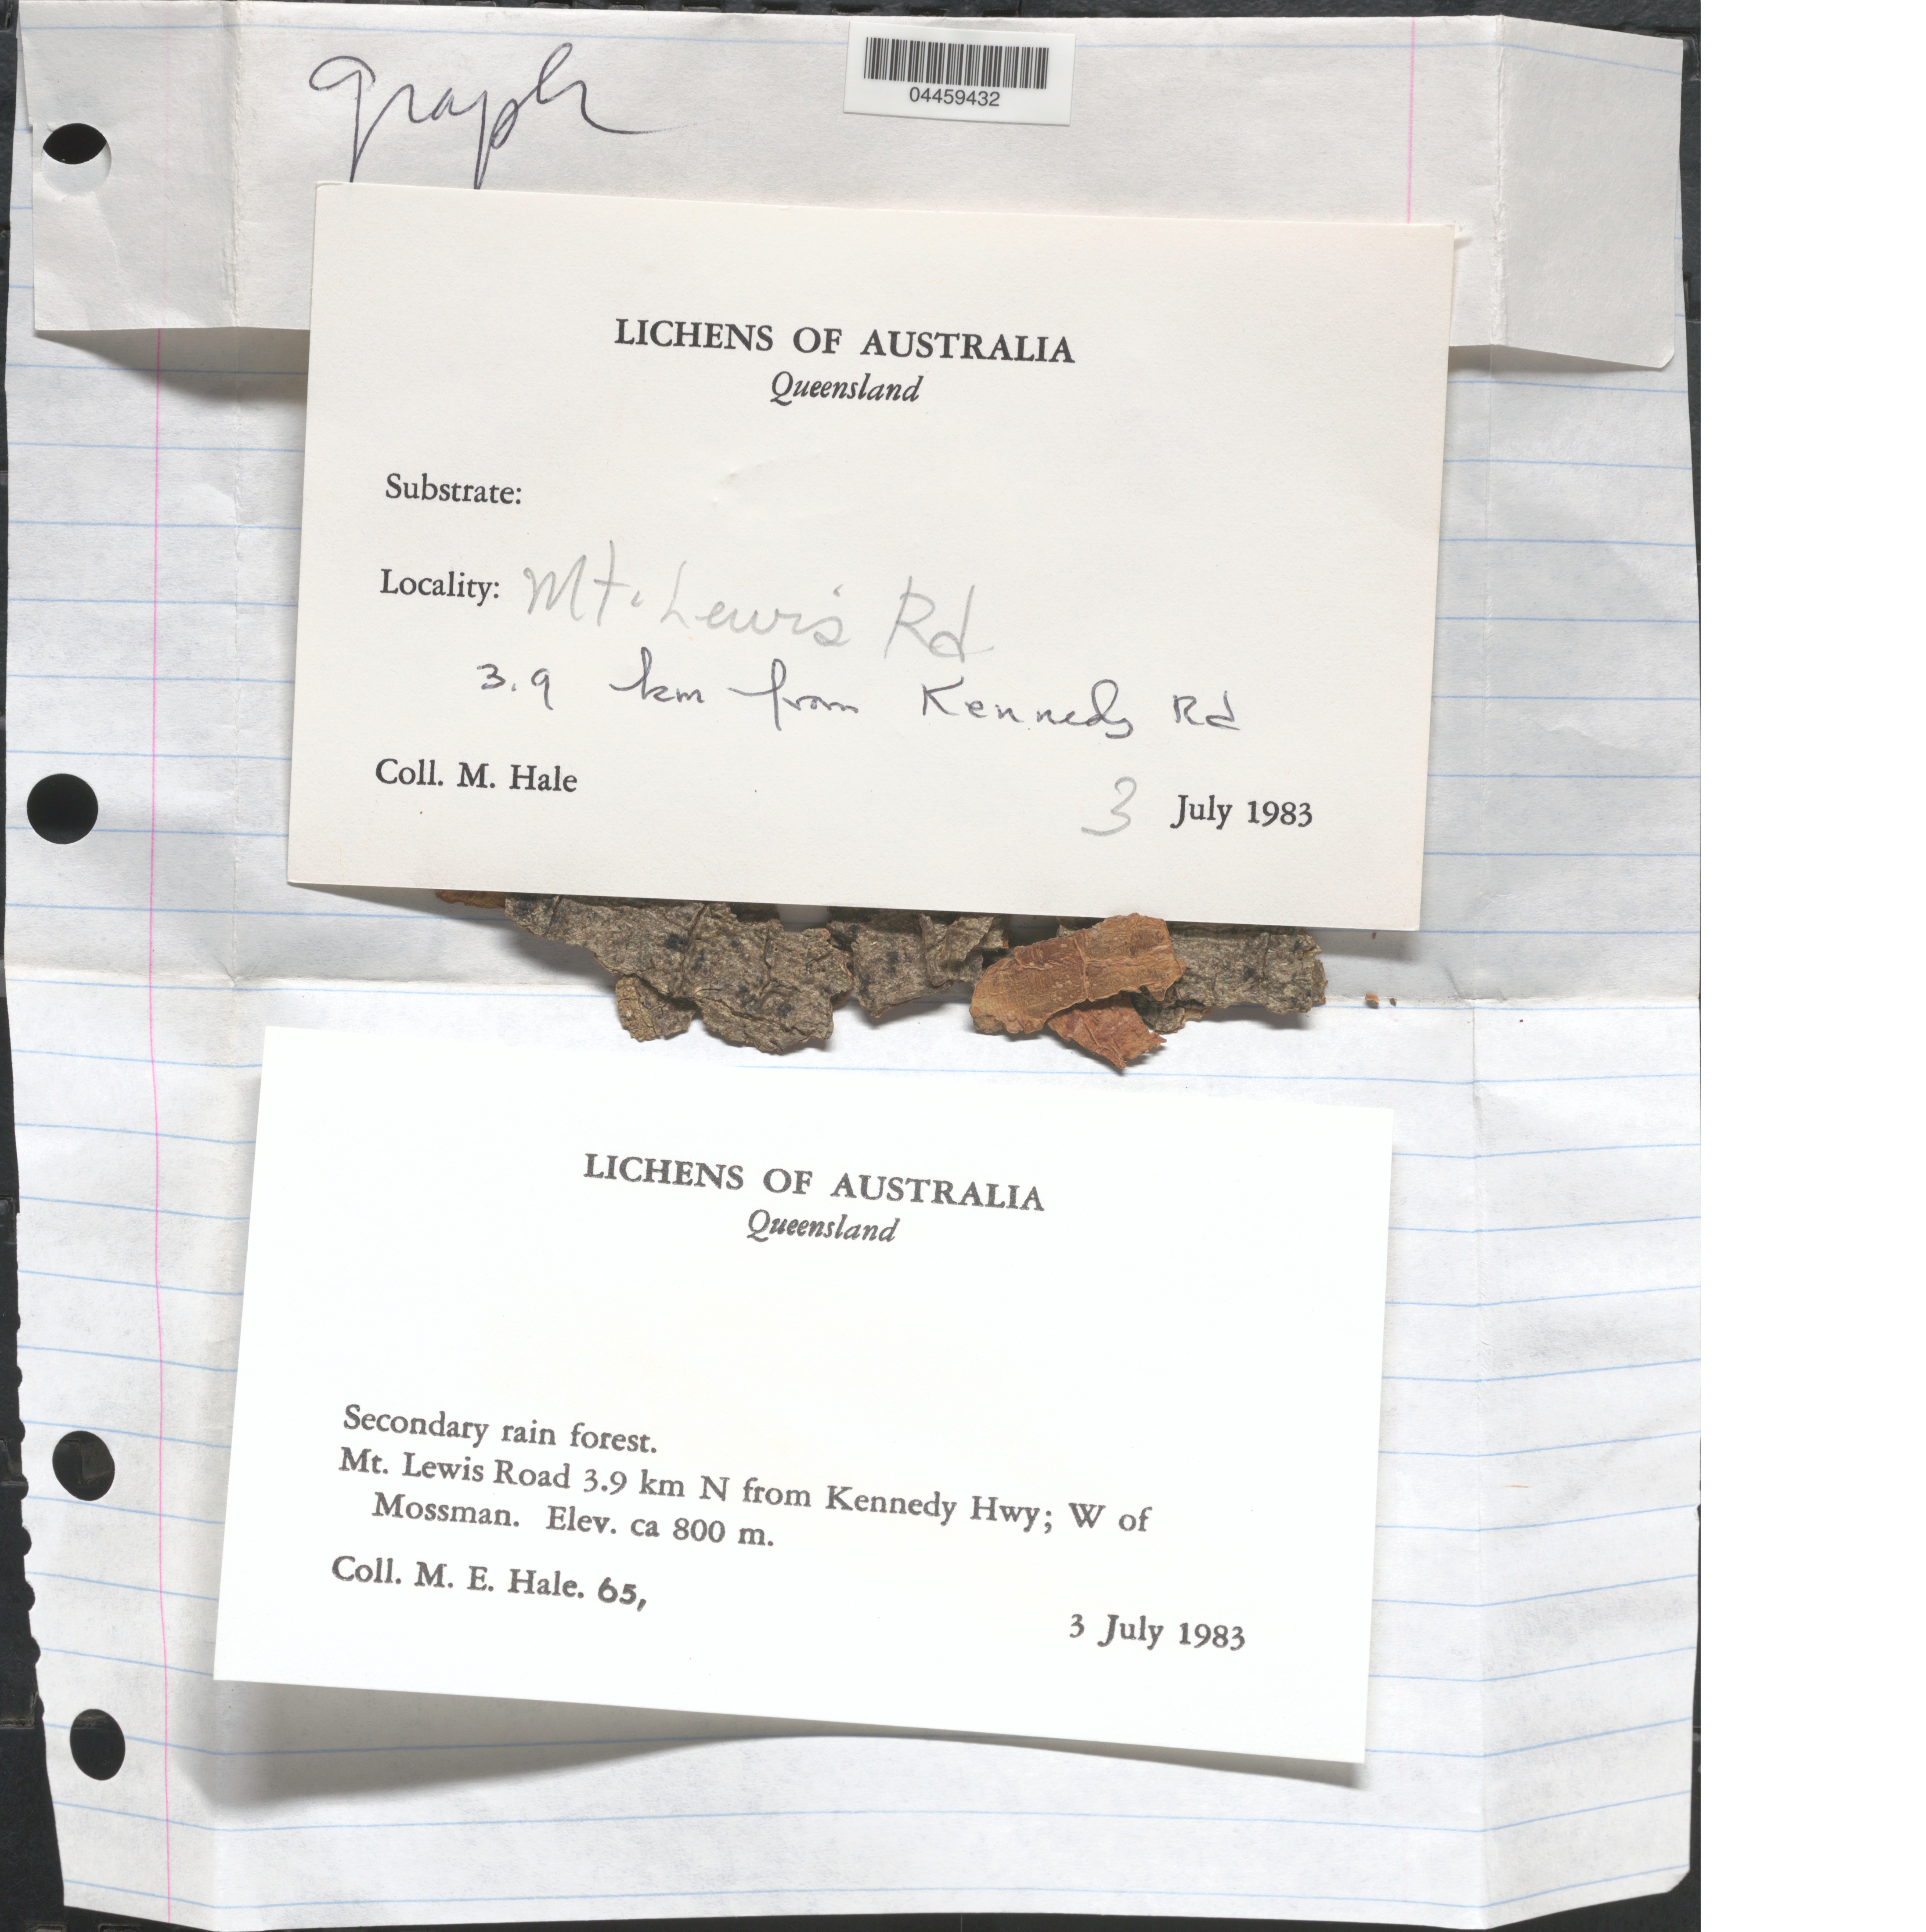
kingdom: Fungi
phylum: Ascomycota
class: Lecanoromycetes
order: Ostropales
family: Graphidaceae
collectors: M. Hale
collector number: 65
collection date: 1983-07-03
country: Australia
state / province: Queensland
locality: Mt. Lewis Rd. 3.9 km from Kennedy Rd. Secondary rain forest. Mt Lewis Road 3.9 km N from Kennedy Hwy; W of Mossman.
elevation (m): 800